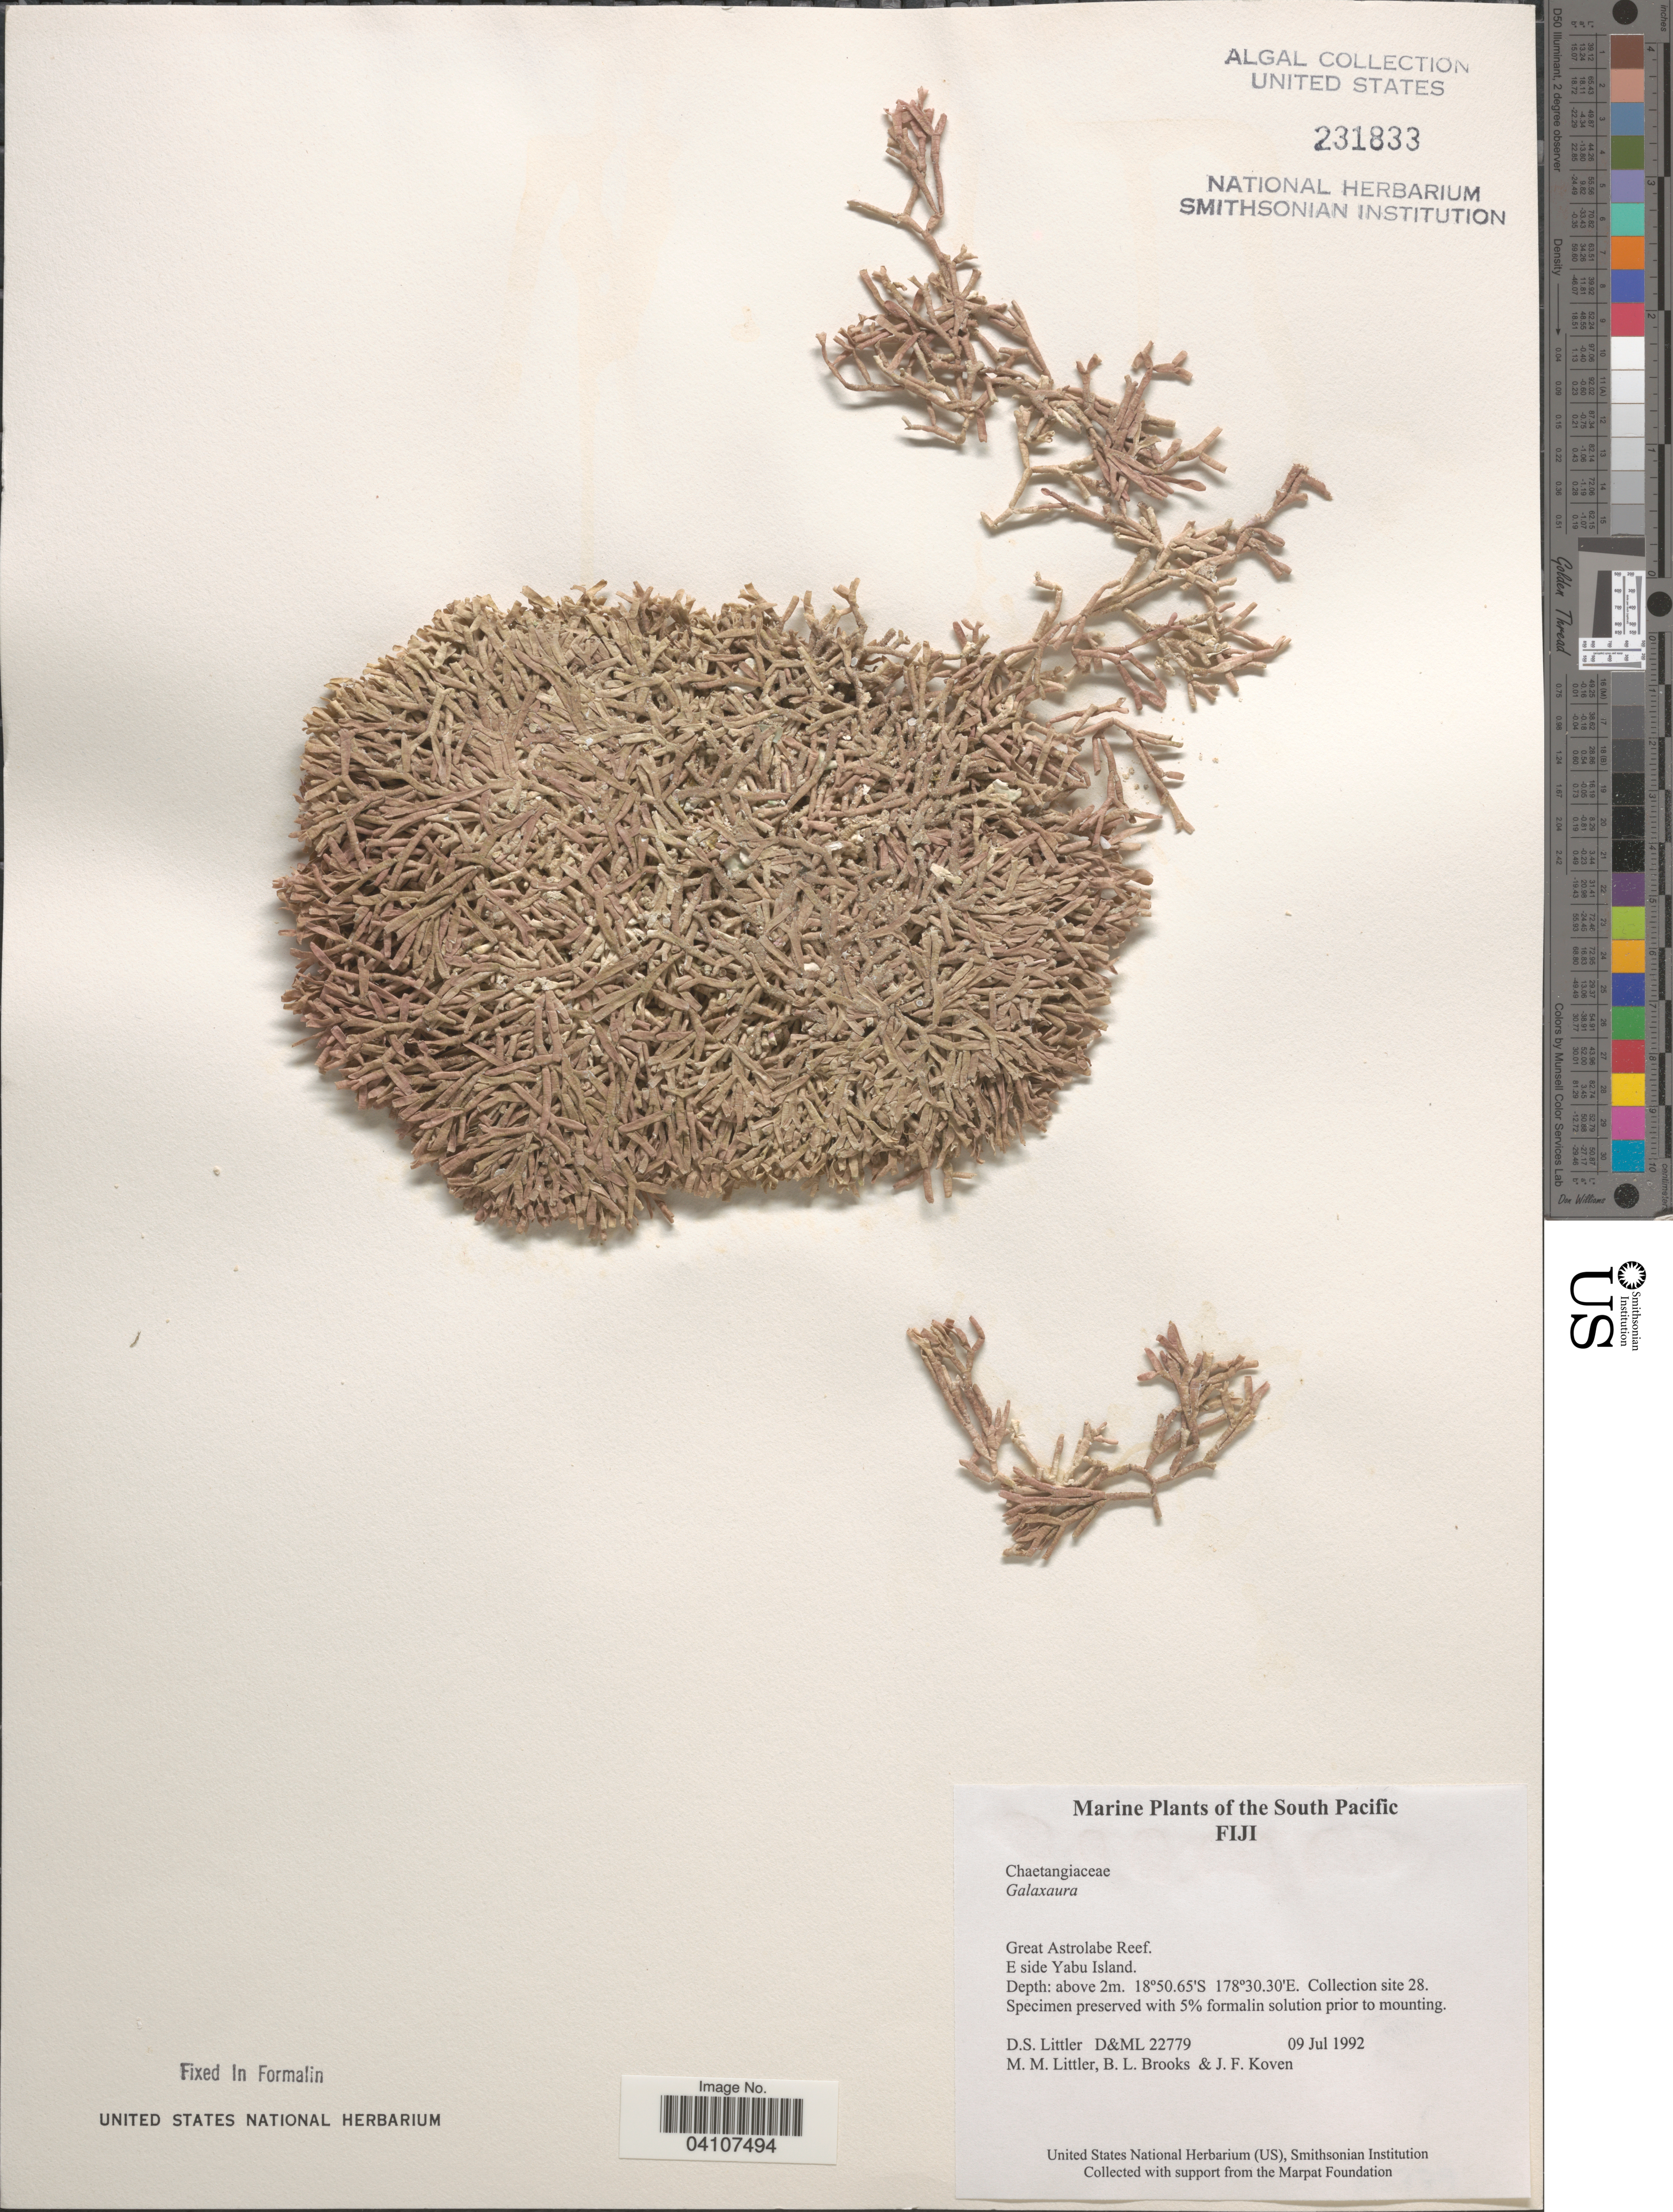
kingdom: Plantae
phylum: Rhodophyta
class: Florideophyceae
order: Nemaliales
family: Galaxauraceae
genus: Galaxaura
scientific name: Galaxaura sp.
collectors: D. S. Littler, B. Brooks & J. Koven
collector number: D&ML 22779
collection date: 1992-07-09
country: Fiji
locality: The South Pacific. Great Astrolabe Reef. E side Yabu Island. Collection site 28.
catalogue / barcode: US 231833